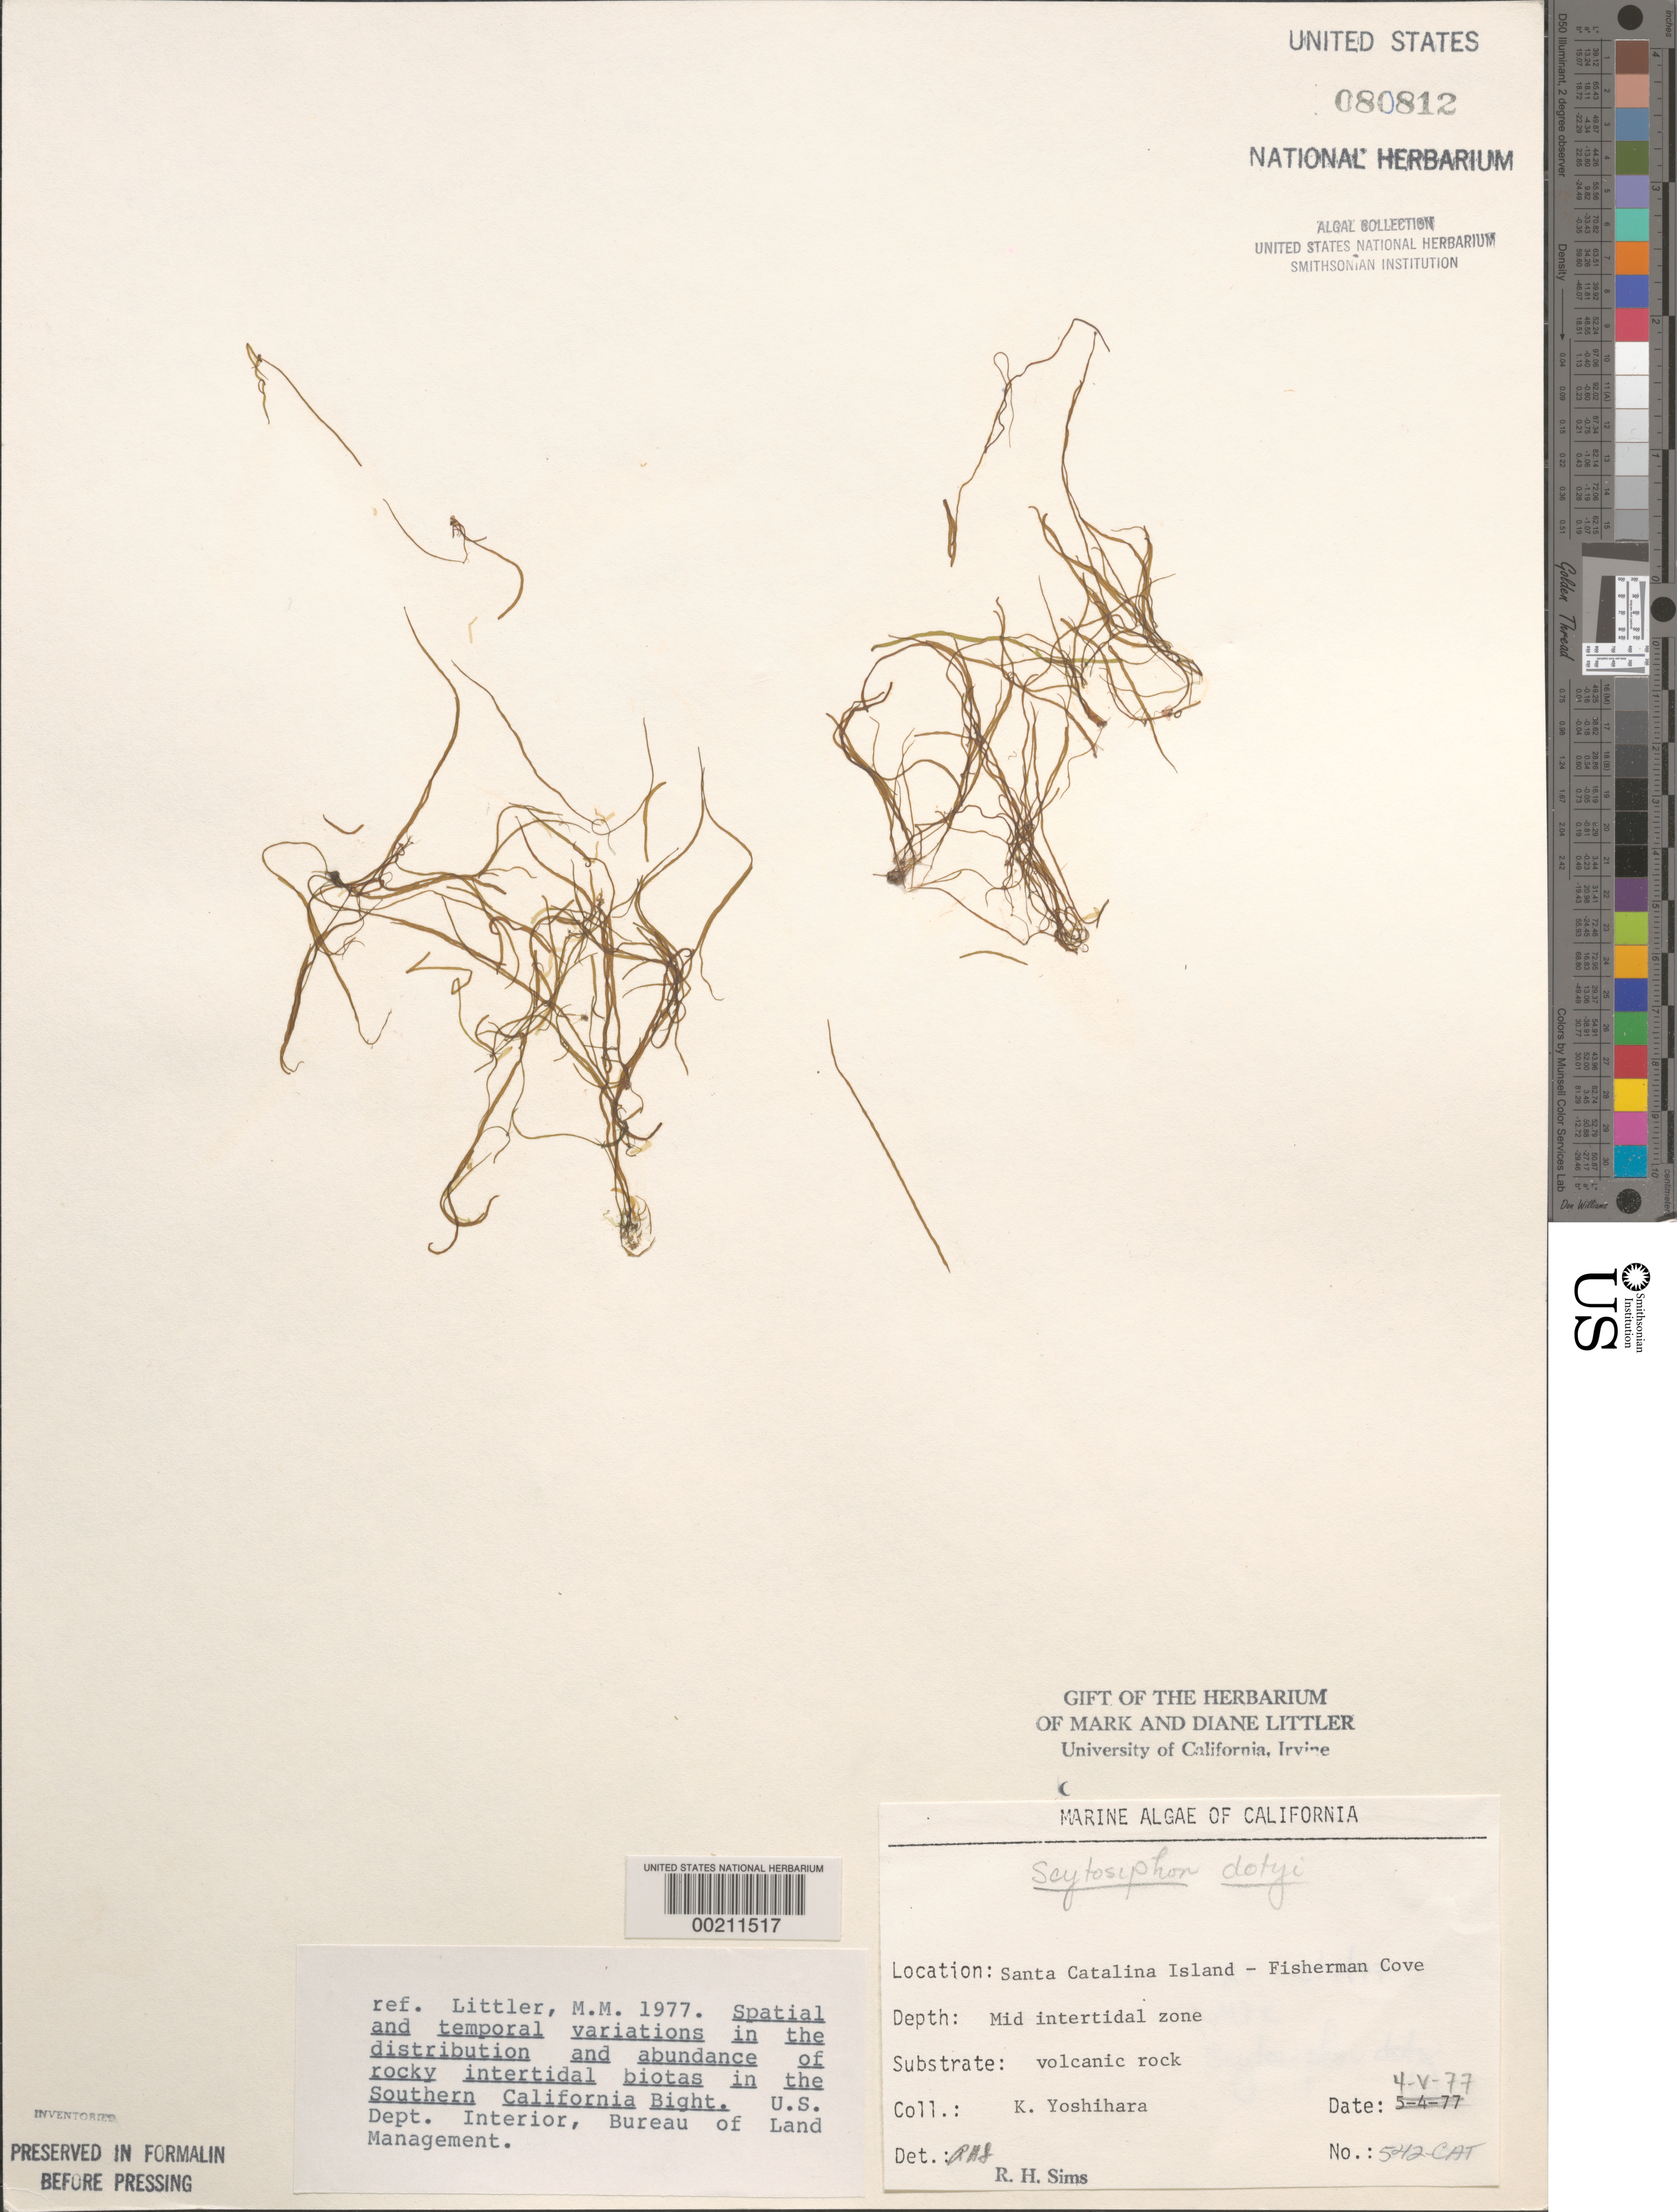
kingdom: Chromista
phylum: Ochrophyta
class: Phaeophyceae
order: Scytosiphonales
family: Scytosiphonaceae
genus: Scytosiphon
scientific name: Scytosiphon dotyi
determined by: Sims, Robert H.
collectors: K. Yoshihara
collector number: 542-cat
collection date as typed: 04 May 1977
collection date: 1977-05-04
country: United States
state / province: California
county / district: Los Angeles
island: Santa Catalina Island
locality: Fishermen Cove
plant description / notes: BLM-SOCALBIGHT Rocky Intertidal Survey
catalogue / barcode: US 80812